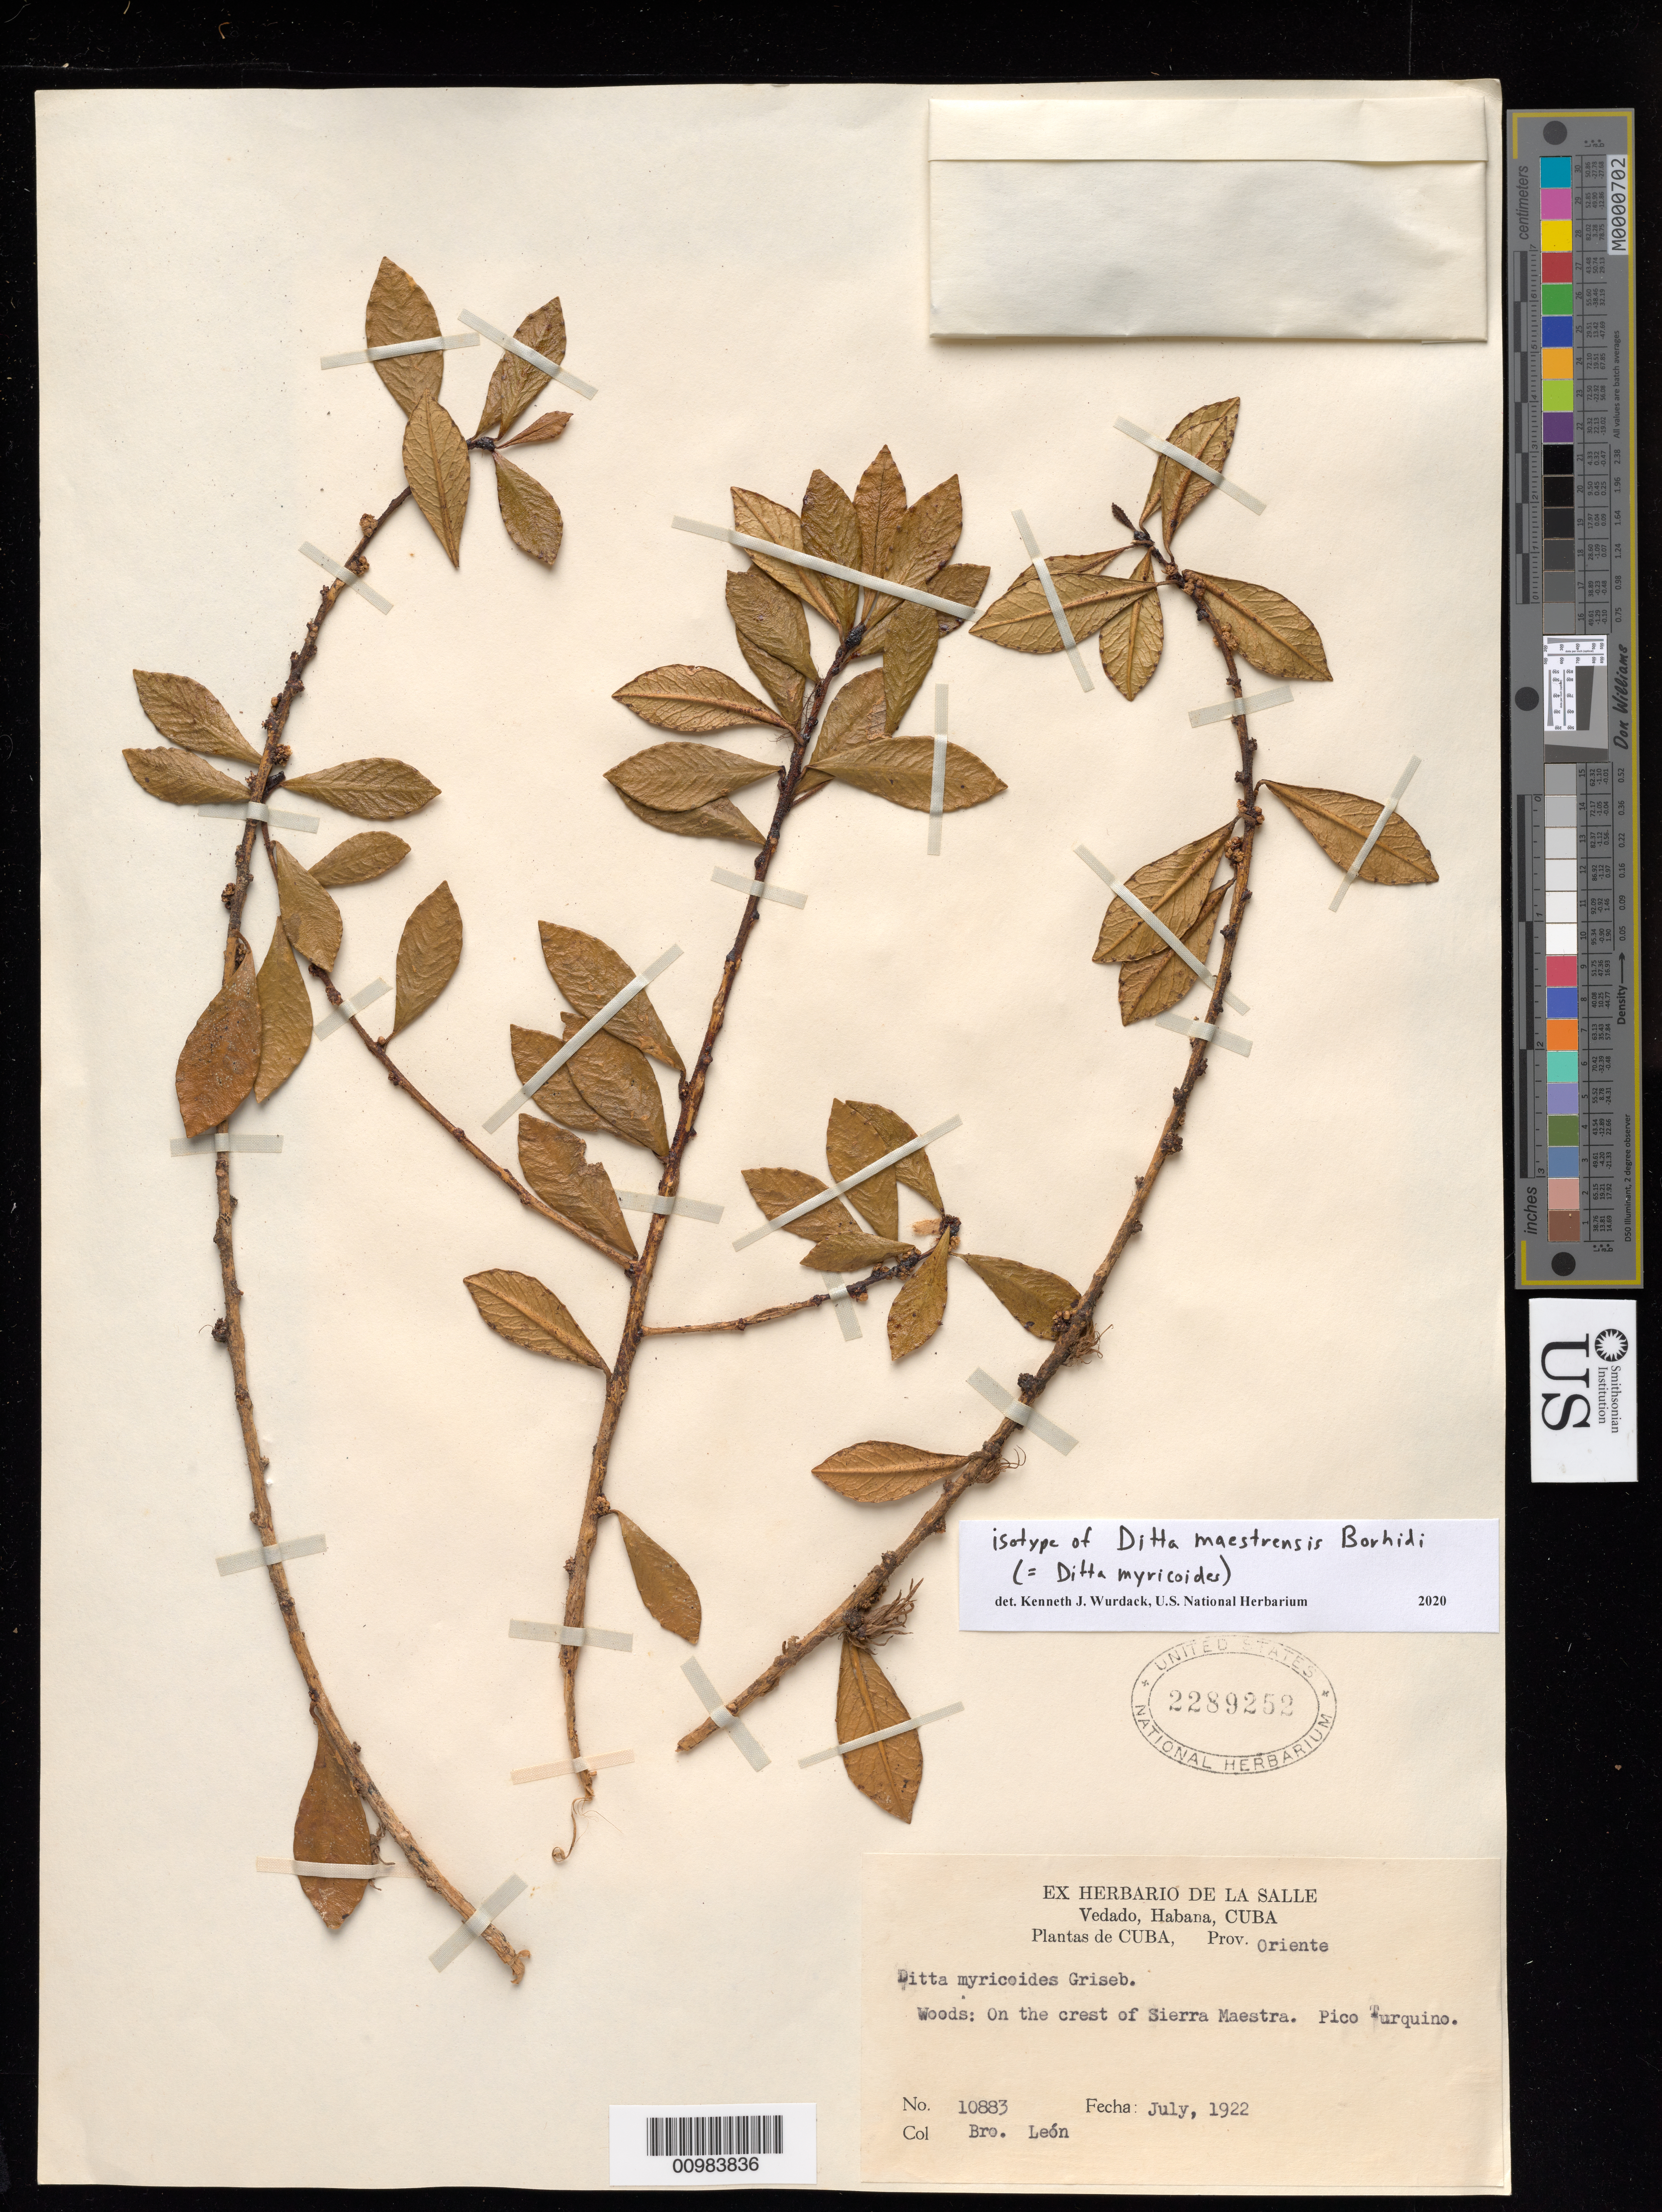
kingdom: Plantae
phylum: Tracheophyta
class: Magnoliopsida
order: Malpighiales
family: Euphorbiaceae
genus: Ditta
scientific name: Ditta maestrensis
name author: Borhidi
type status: Isotype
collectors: Bro. León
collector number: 10883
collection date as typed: Jul 1922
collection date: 1922-07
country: Cuba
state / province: Oriente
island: Cuba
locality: Pico Turquino On the crest of the Sierra Maestra, woods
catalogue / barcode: US 2289252